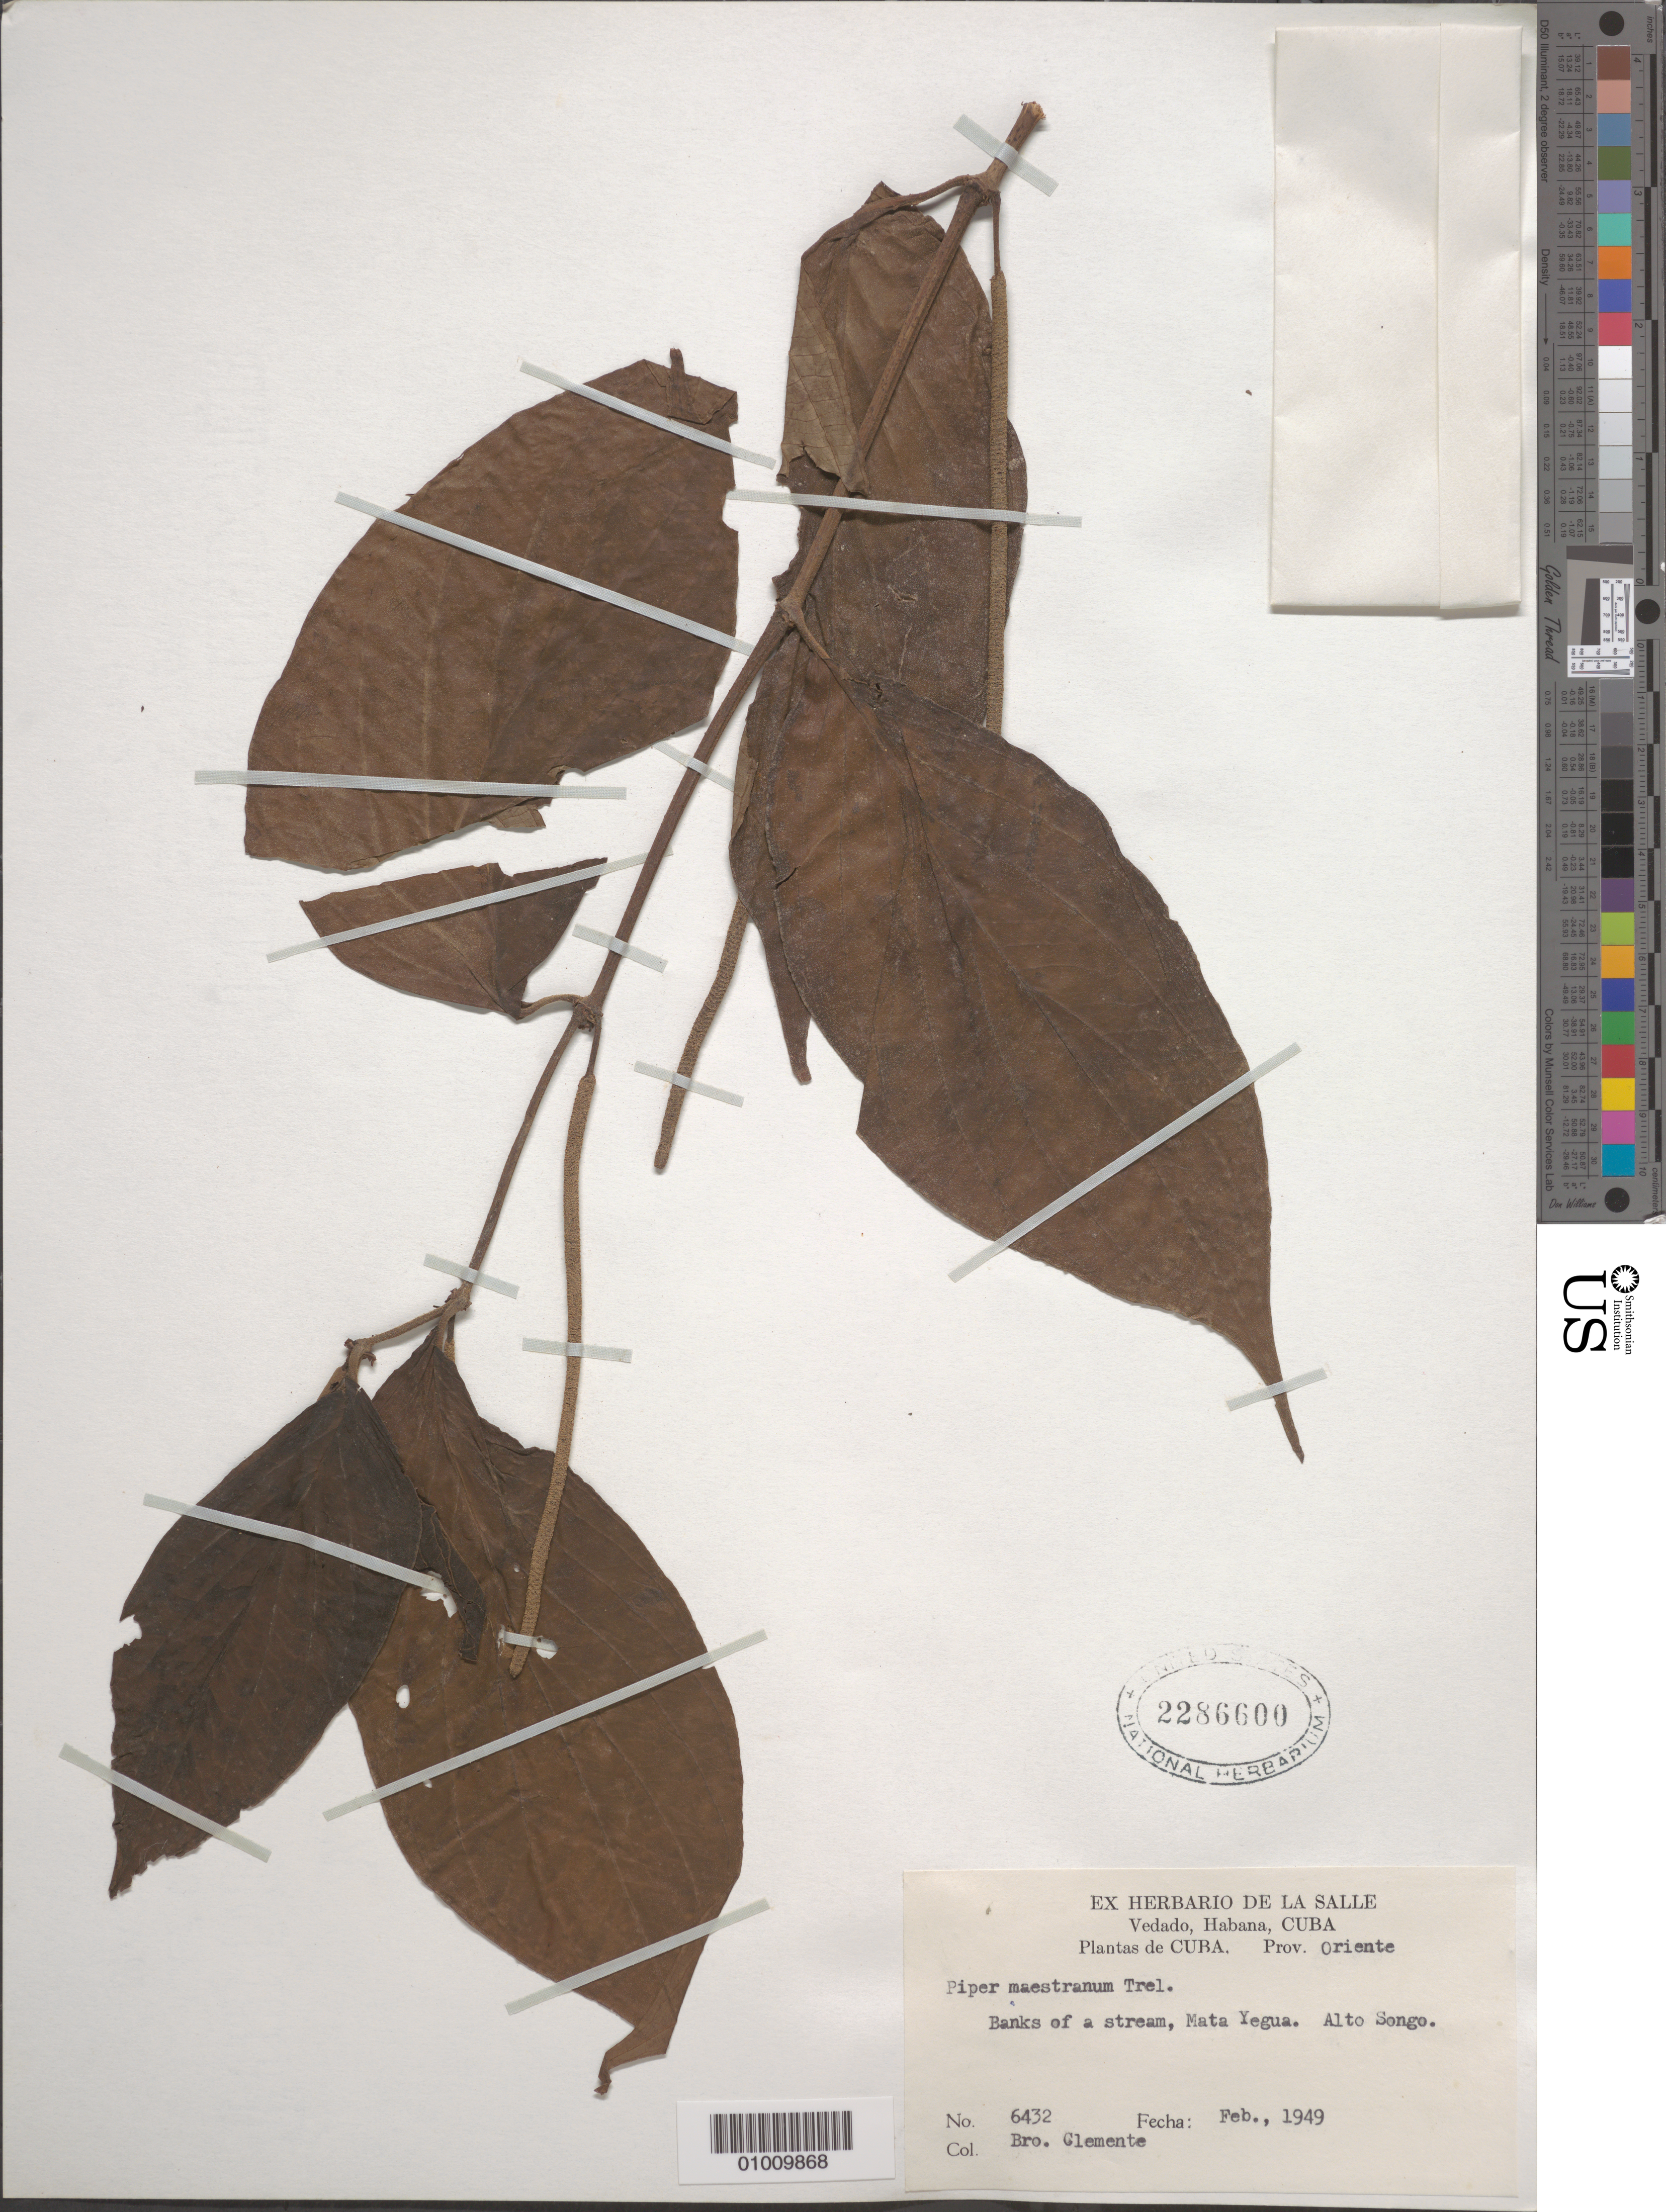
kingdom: Plantae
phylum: Tracheophyta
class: Magnoliopsida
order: Piperales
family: Piperaceae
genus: Piper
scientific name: Piper maestranum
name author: Trel.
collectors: Bro. Clemente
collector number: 6432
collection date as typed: Feb 1949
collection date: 1949-02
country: Cuba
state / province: Oriente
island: Cuba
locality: Banks of stream, Mata Yeguna Alto Songo Vedado, Habana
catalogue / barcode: US 2286600